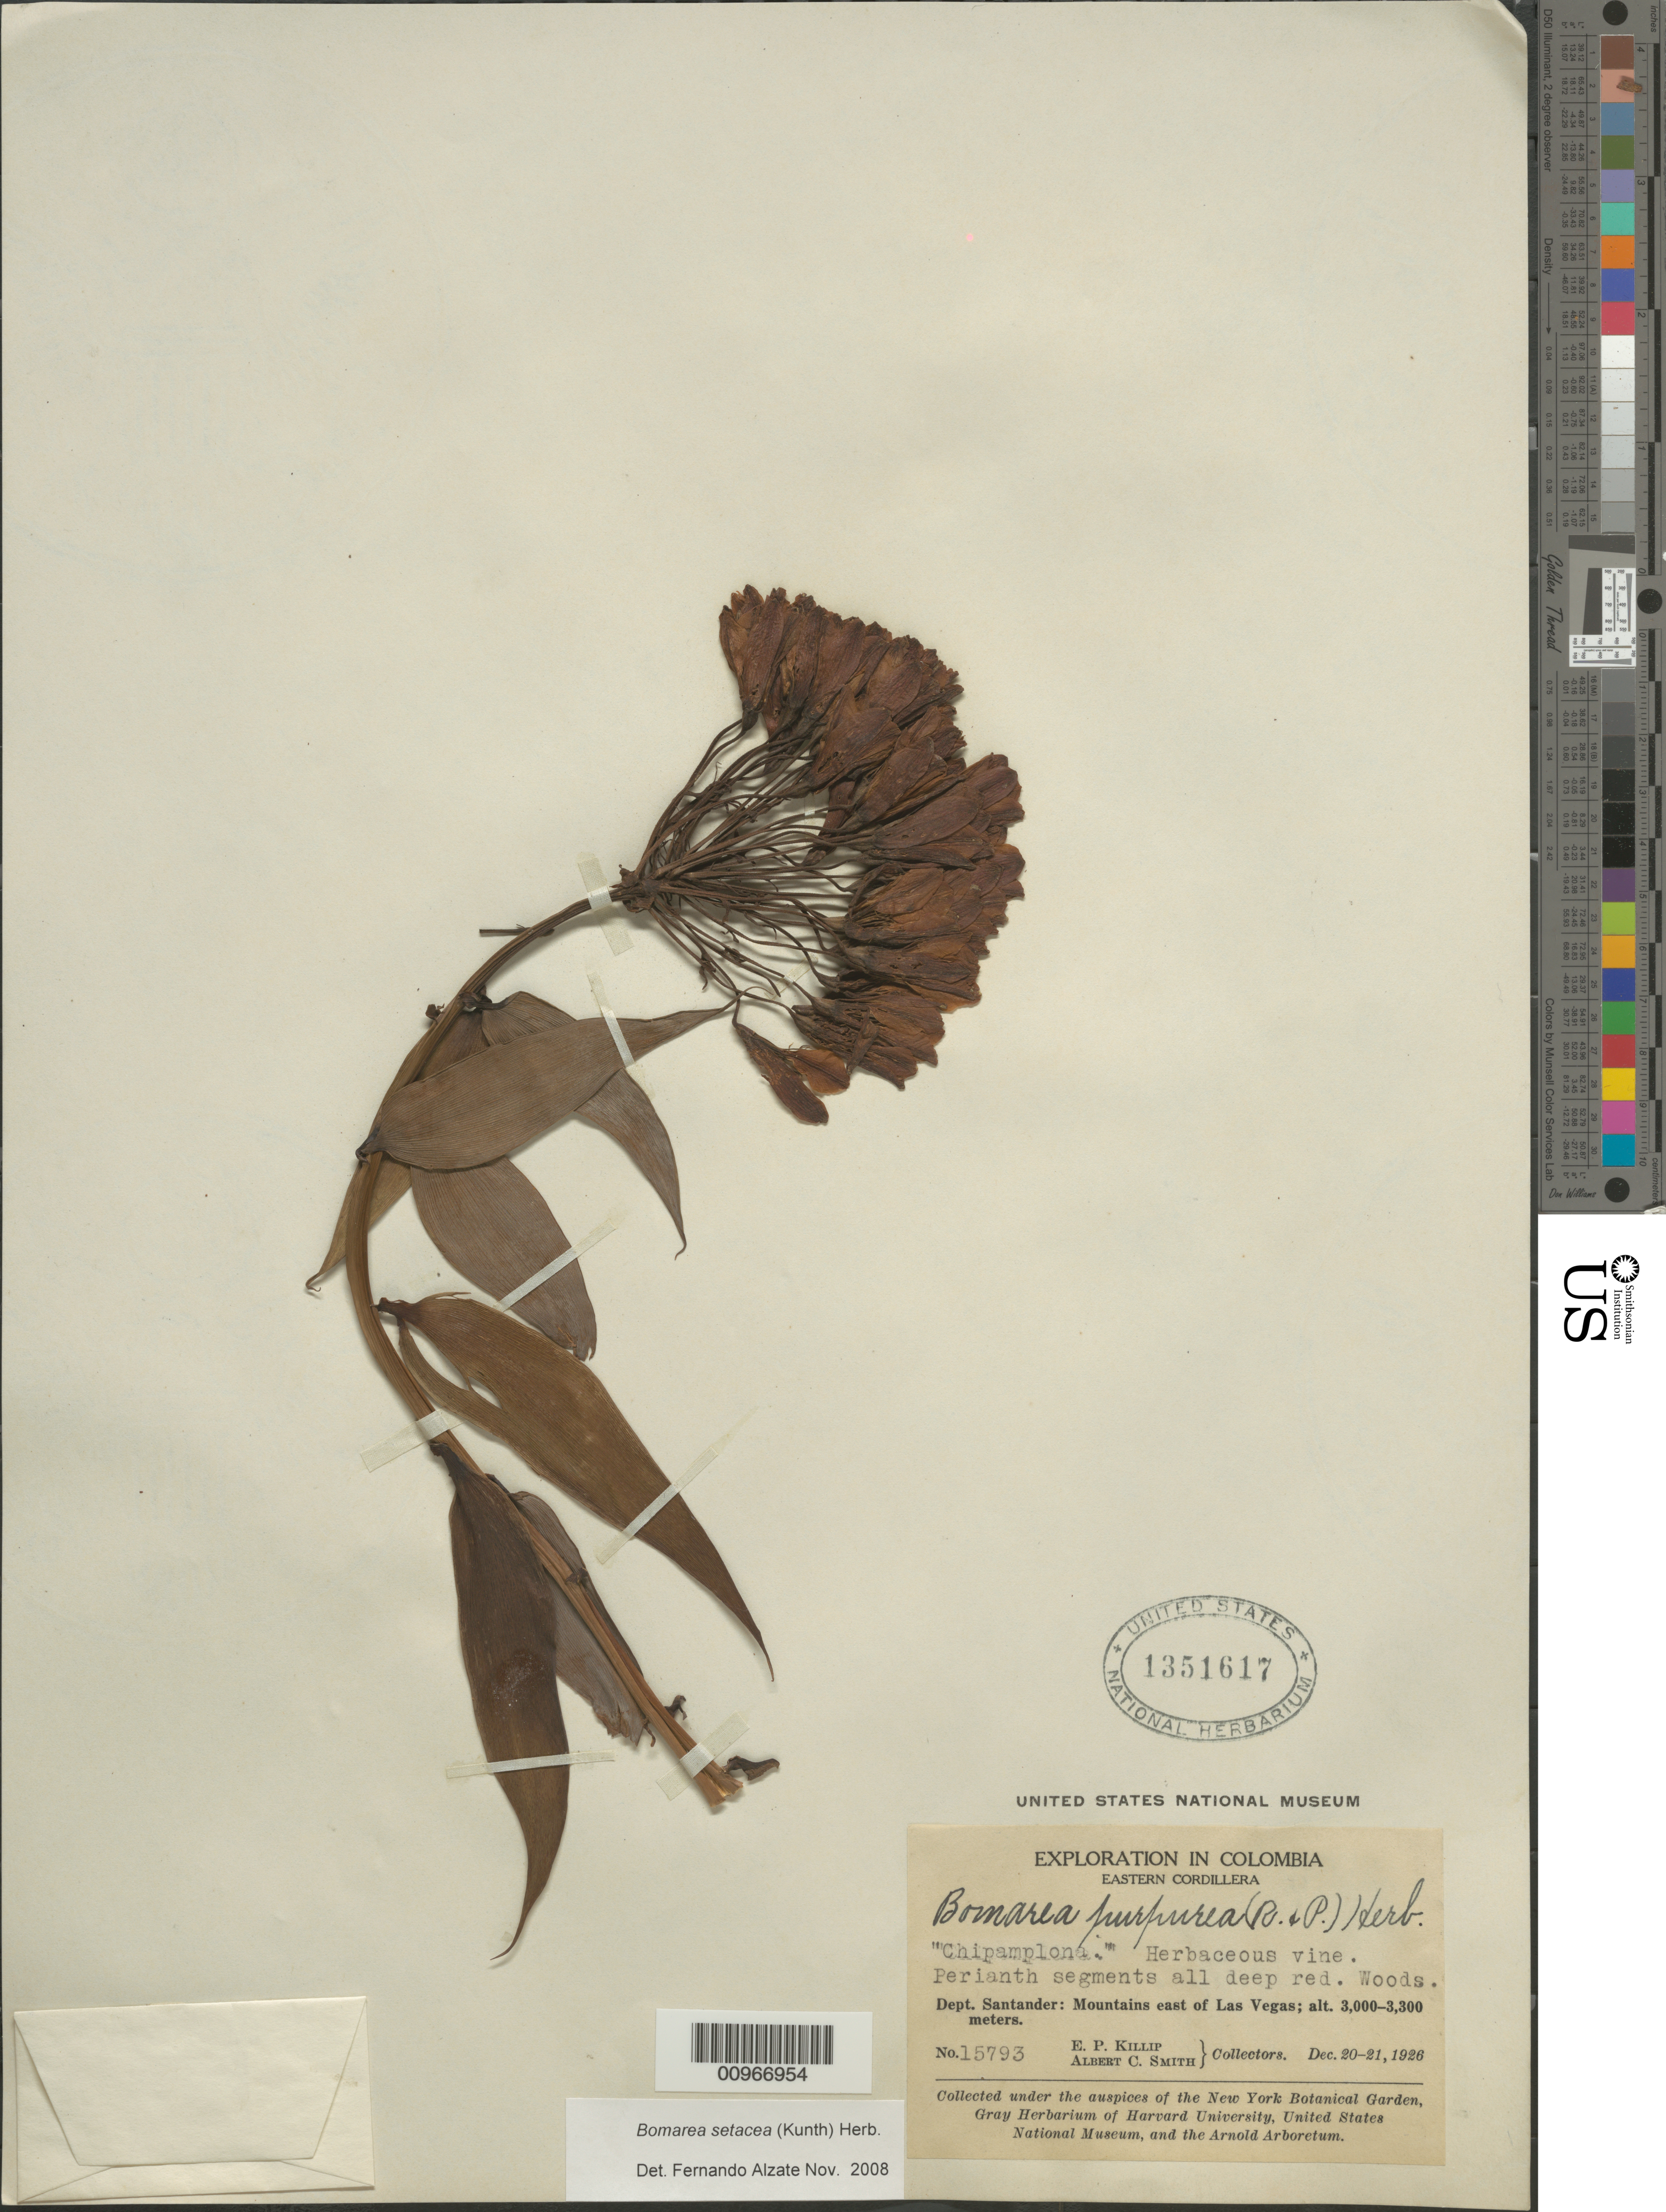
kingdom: Plantae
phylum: Tracheophyta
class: Liliopsida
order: Liliales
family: Alstroemeriaceae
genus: Bomarea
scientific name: Bomarea setacea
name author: (Ruiz & Pav.) Herb.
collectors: E. P. Killip & A. C. Smith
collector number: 15793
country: Colombia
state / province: Santander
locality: E of Las Vegas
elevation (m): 3000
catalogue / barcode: US 1351617